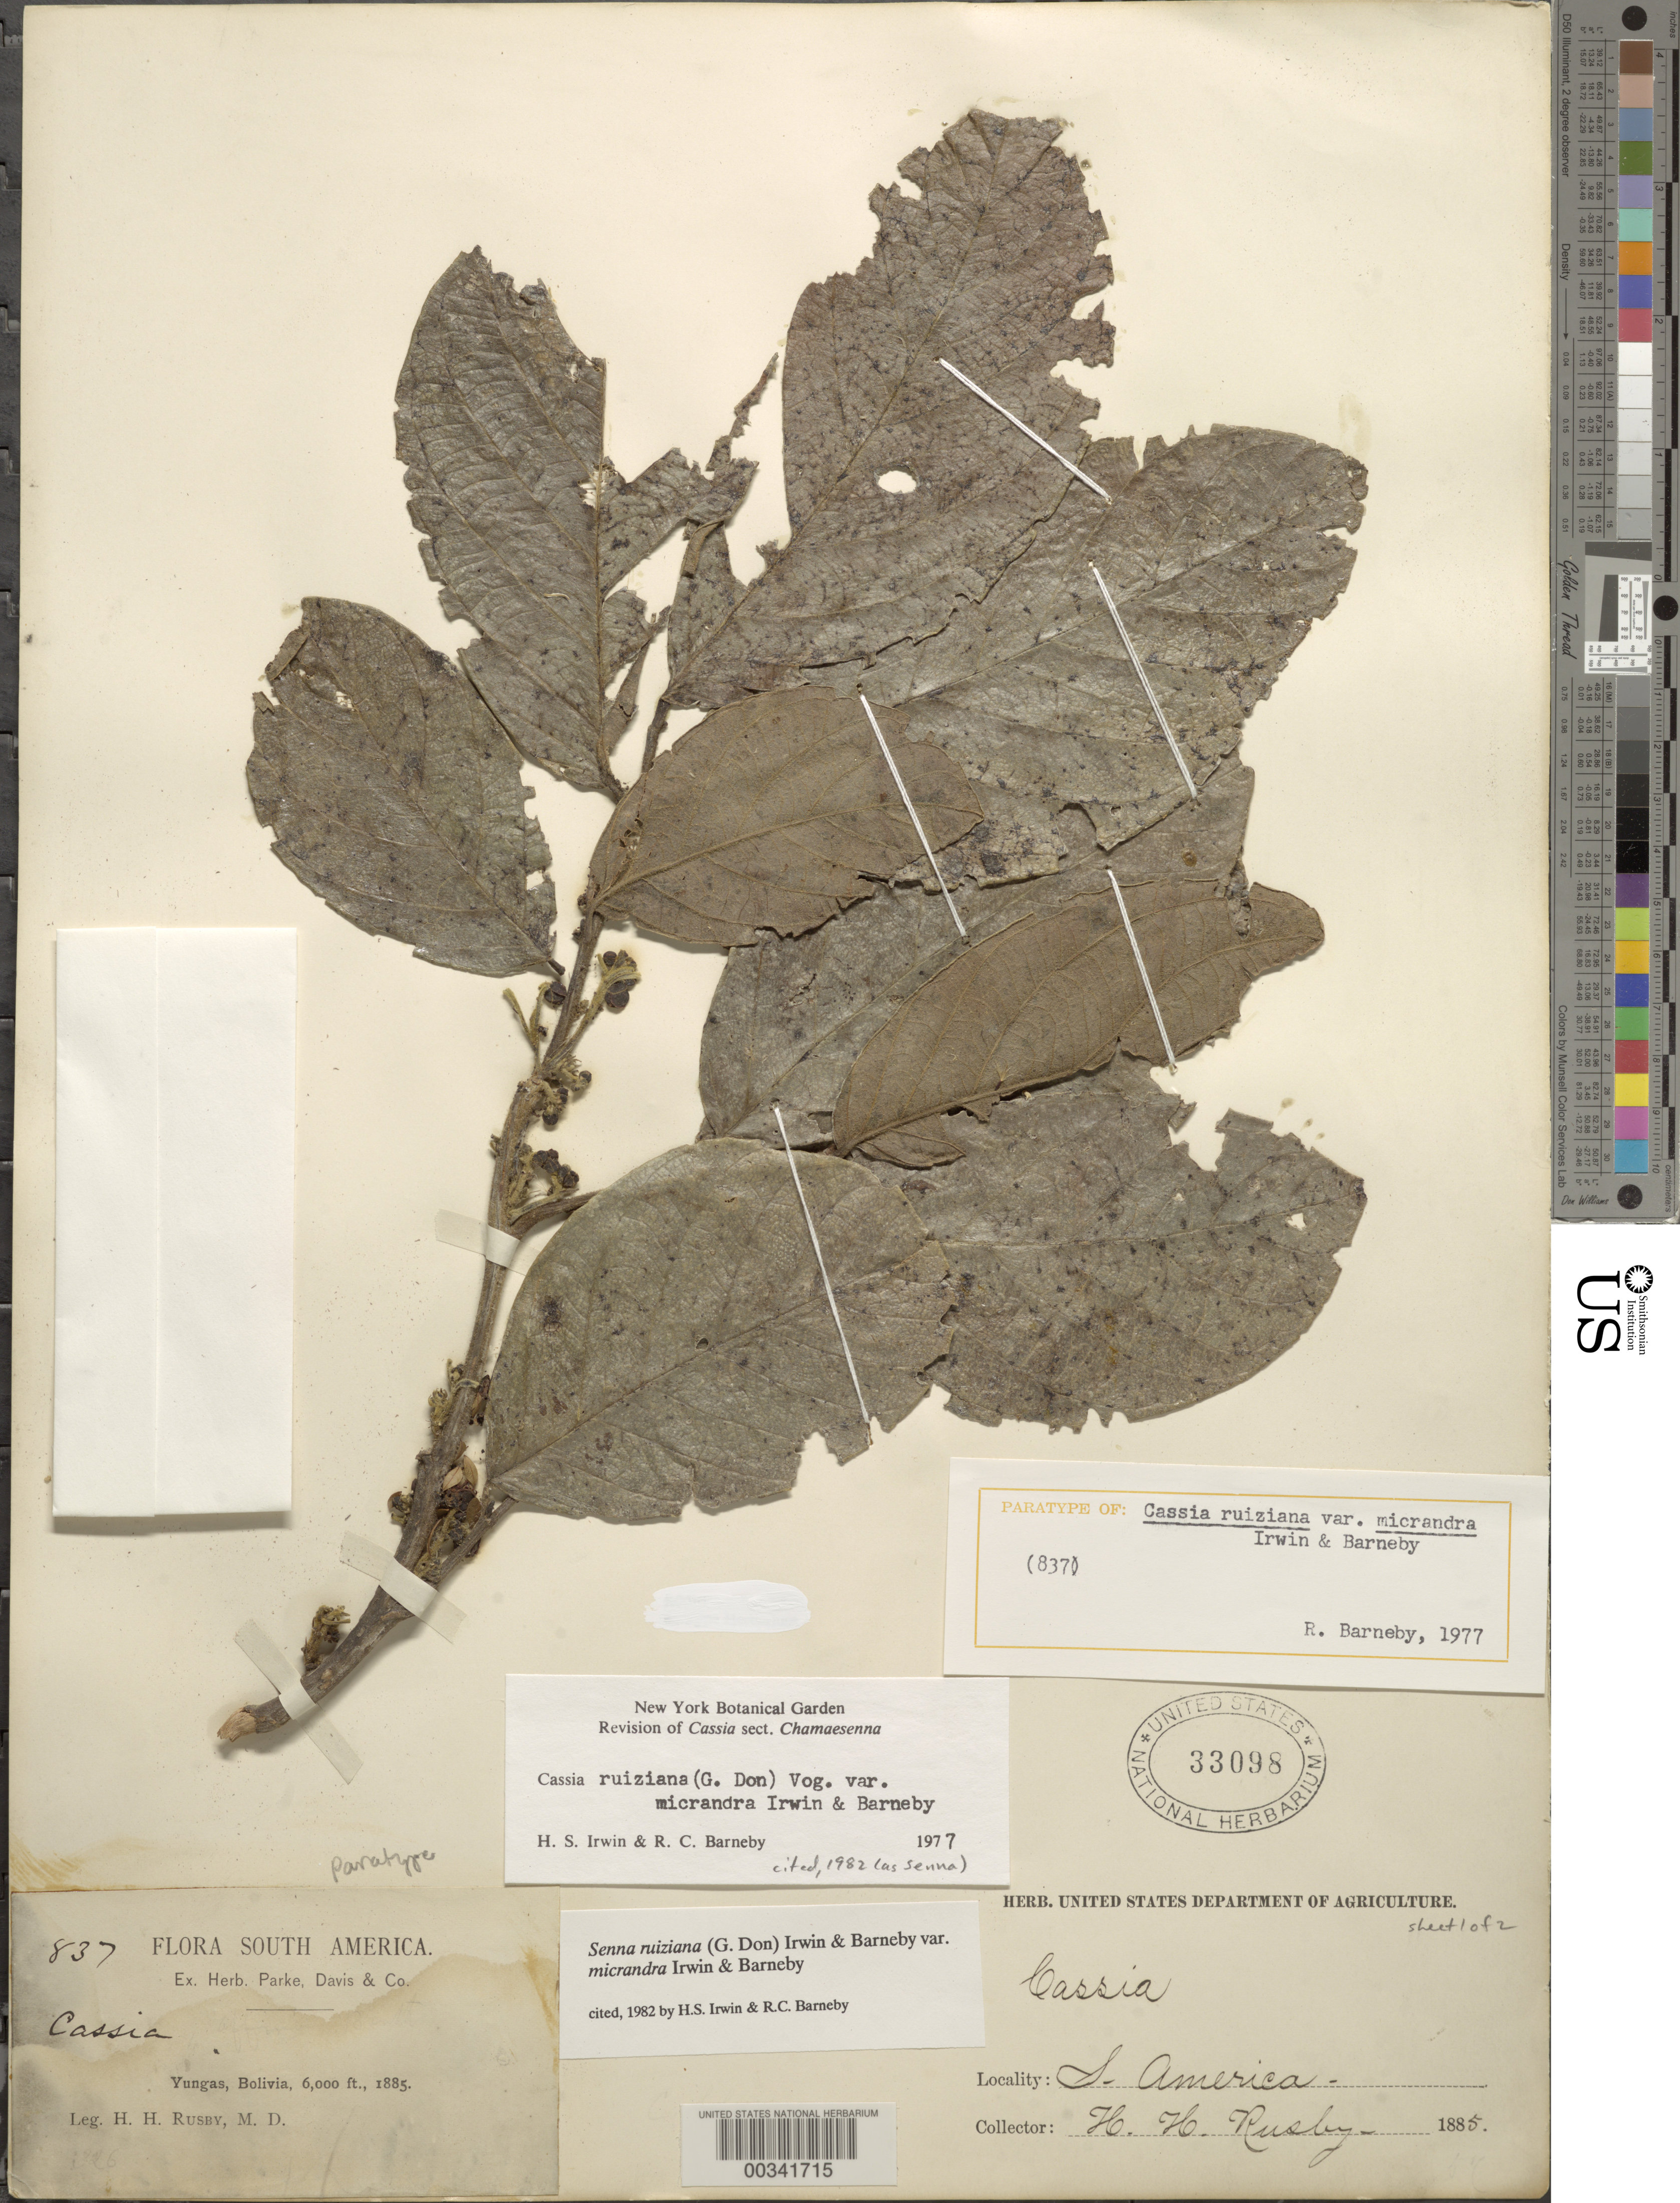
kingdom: Plantae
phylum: Tracheophyta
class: Magnoliopsida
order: Fabales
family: Fabaceae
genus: Senna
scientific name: Senna ruiziana var. micrandra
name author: H.S. Irwin & Barneby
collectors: H. H. Rusby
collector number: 837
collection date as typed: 1885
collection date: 1885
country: Bolivia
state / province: La Paz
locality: Yungas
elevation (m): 1829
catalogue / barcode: US 33098